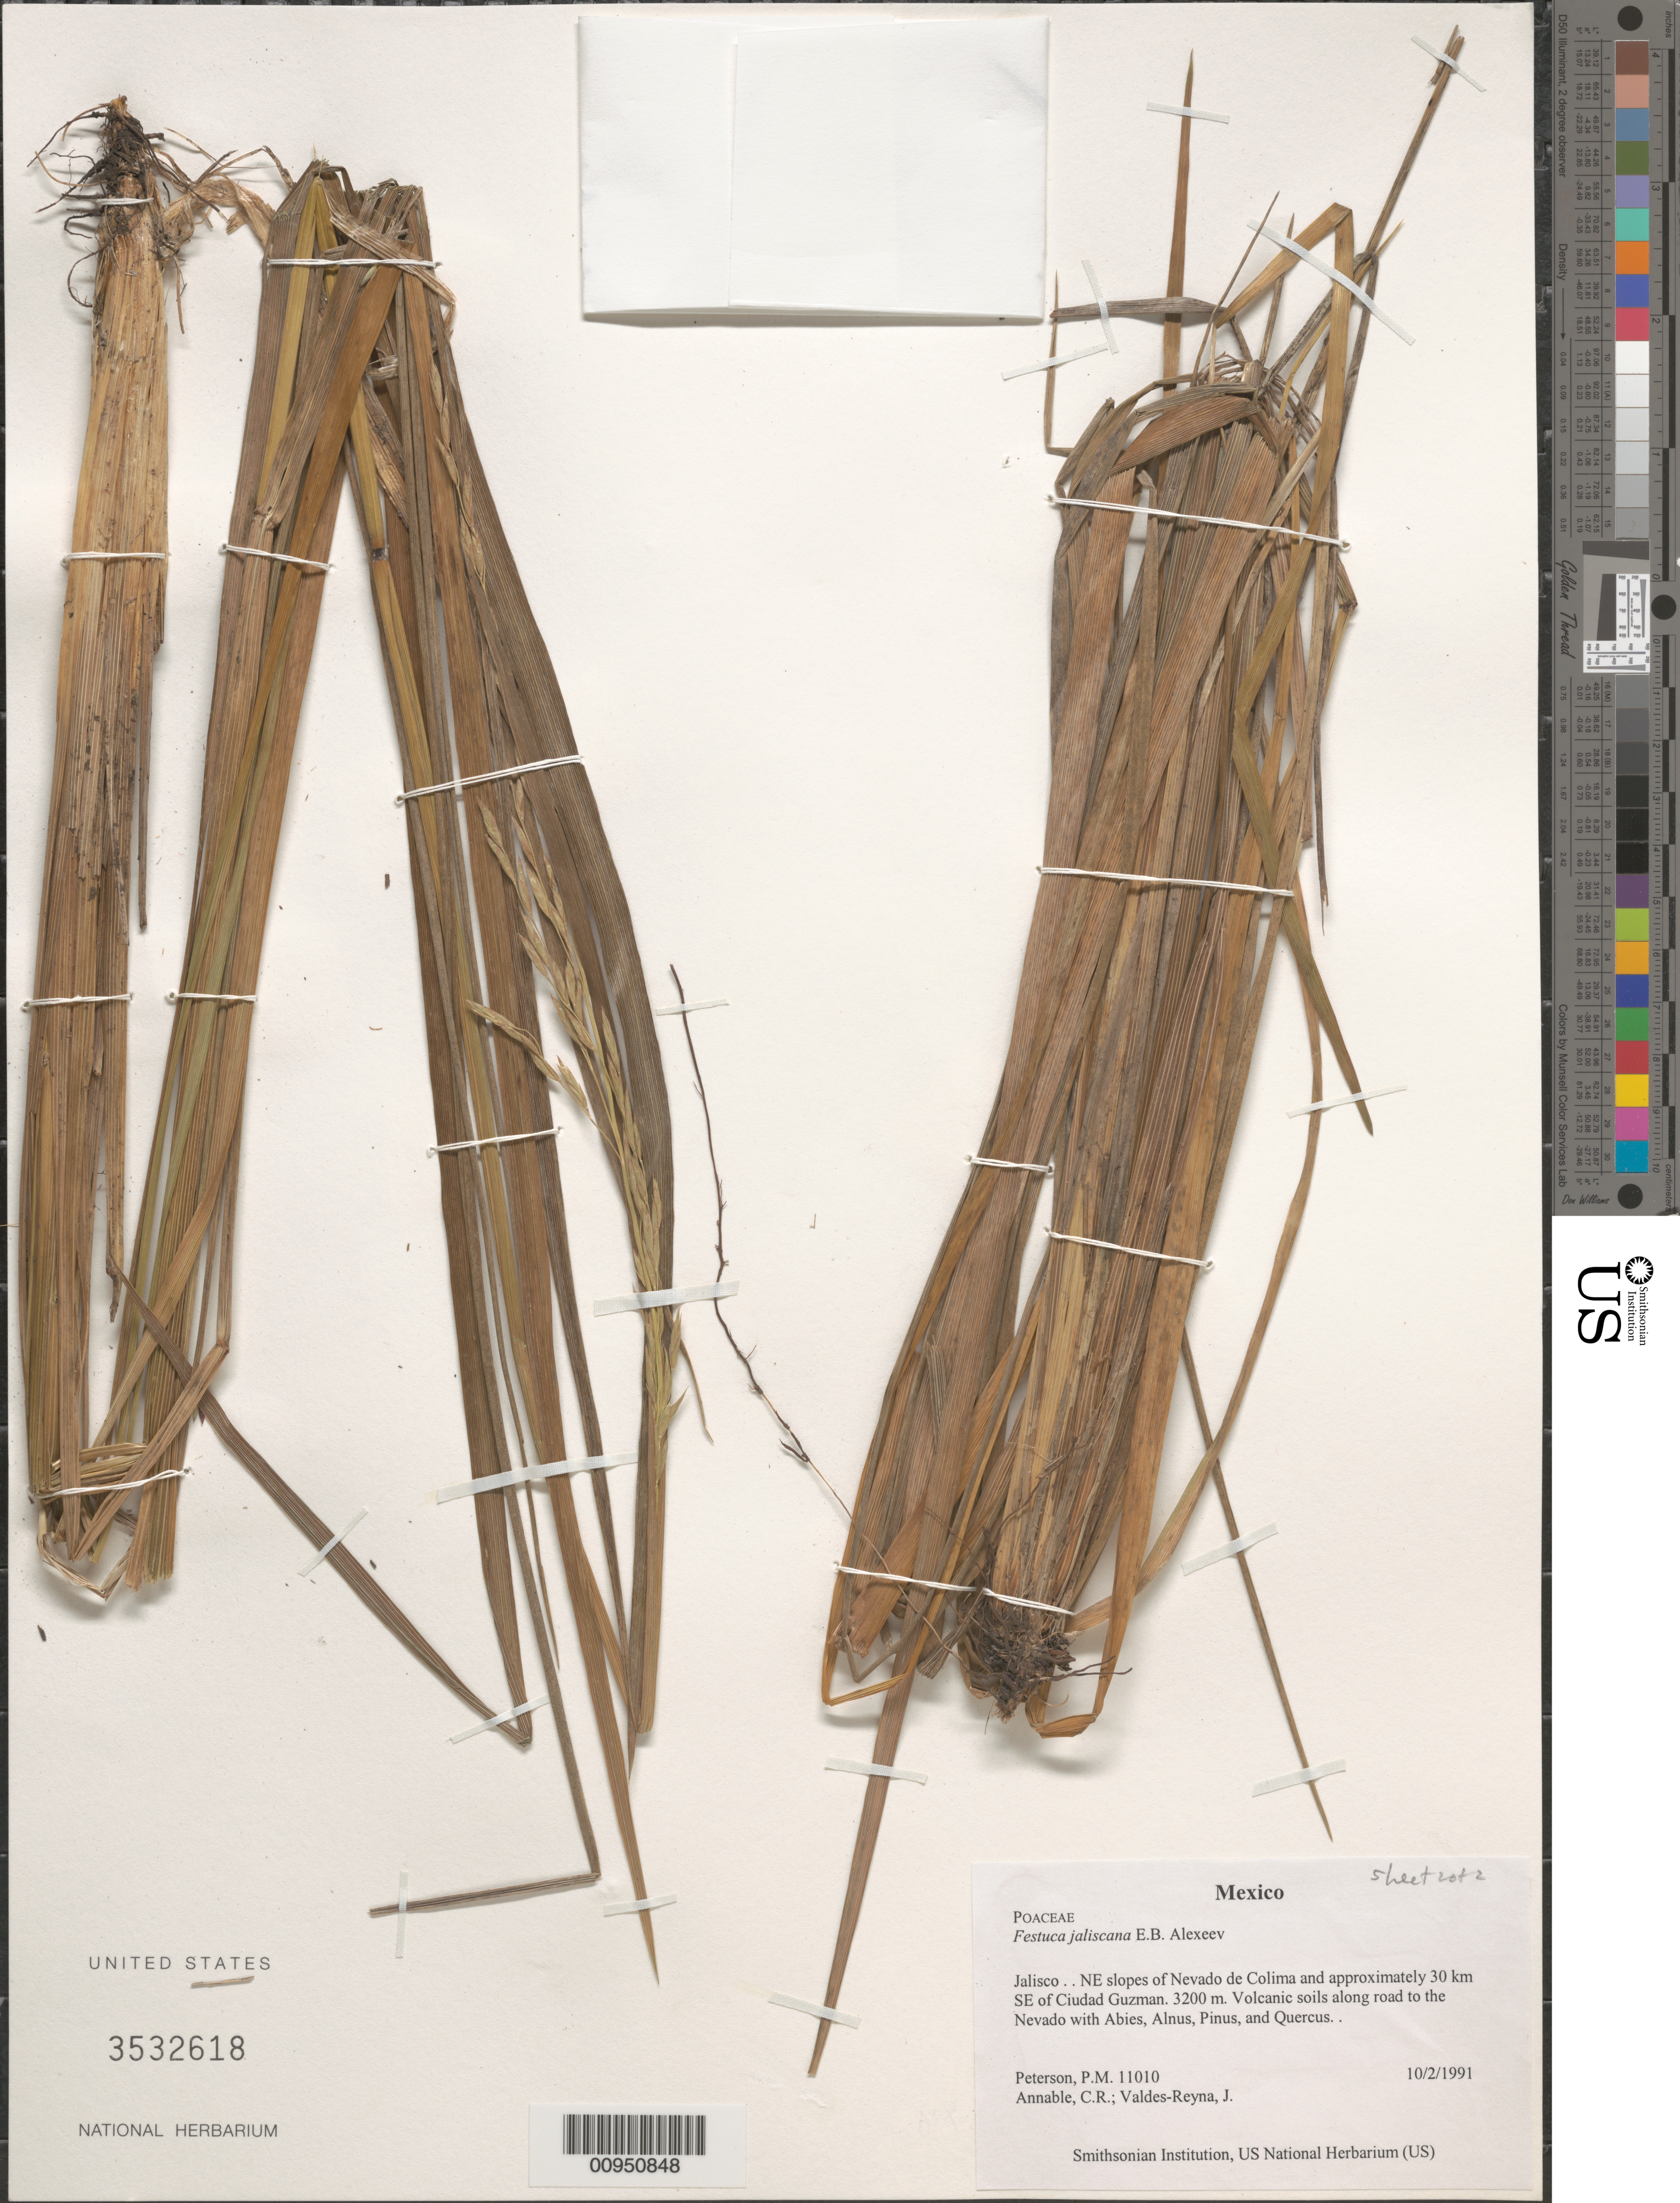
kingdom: Plantae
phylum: Tracheophyta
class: Liliopsida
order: Poales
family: Poaceae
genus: Festuca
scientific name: Festuca jaliscana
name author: E.B. Alexeev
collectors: P. M. Peterson, C. R. Annable & J. Valdés-Reyna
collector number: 11010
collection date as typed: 02 Oct 1991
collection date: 1991-10-02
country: Mexico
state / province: Jalisco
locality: NE slopes of Nevado de Colima and approximately 30 km SE of Ciudad Guzman.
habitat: Volcanic soils along road to the Nevado with Abies, Alnus, Pinus, and Quercus.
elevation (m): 3200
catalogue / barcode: US 3532618